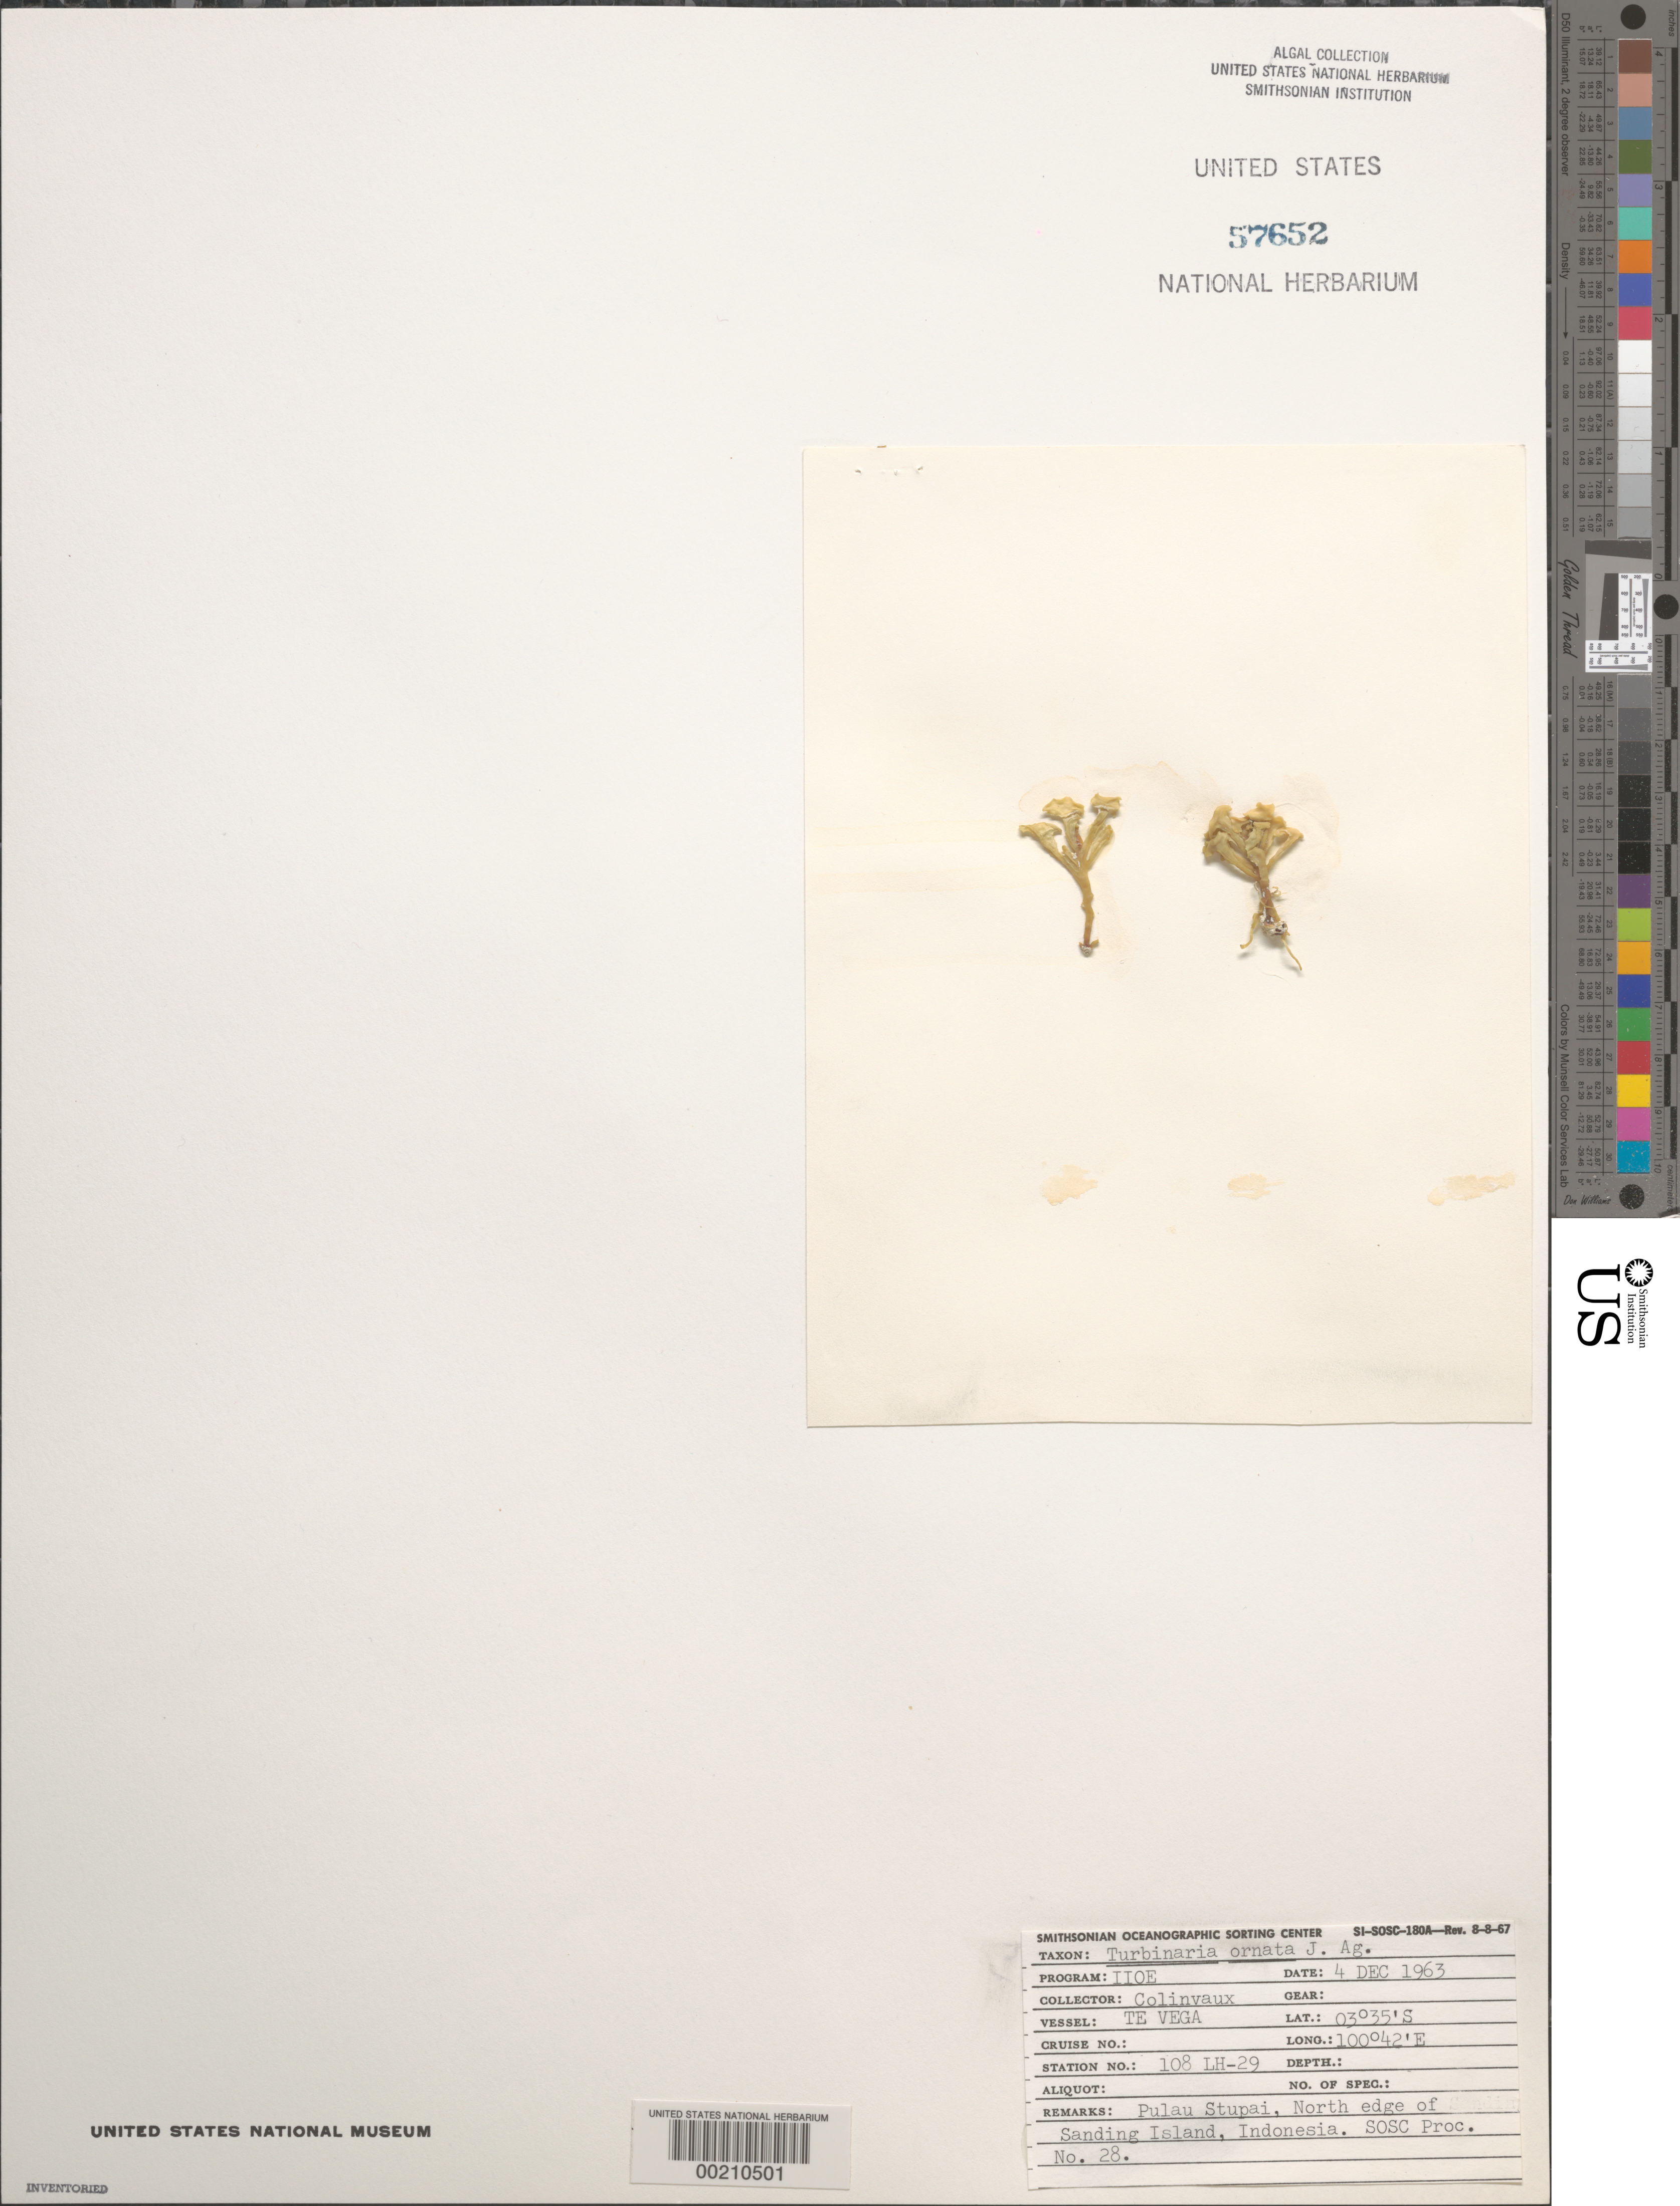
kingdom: Chromista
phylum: Ochrophyta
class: Phaeophyceae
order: Fucales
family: Sargassaceae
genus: Turbinaria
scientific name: Turbinaria ornata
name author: (Turner) J. Agardh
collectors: L. Hillis-Colinvaux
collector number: Lh-29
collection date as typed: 04 Dec 1963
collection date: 1963-12-04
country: Indonesia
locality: Pulau Stupai, North Sanding Island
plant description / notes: Te Vega Cruise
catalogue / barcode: US 57652